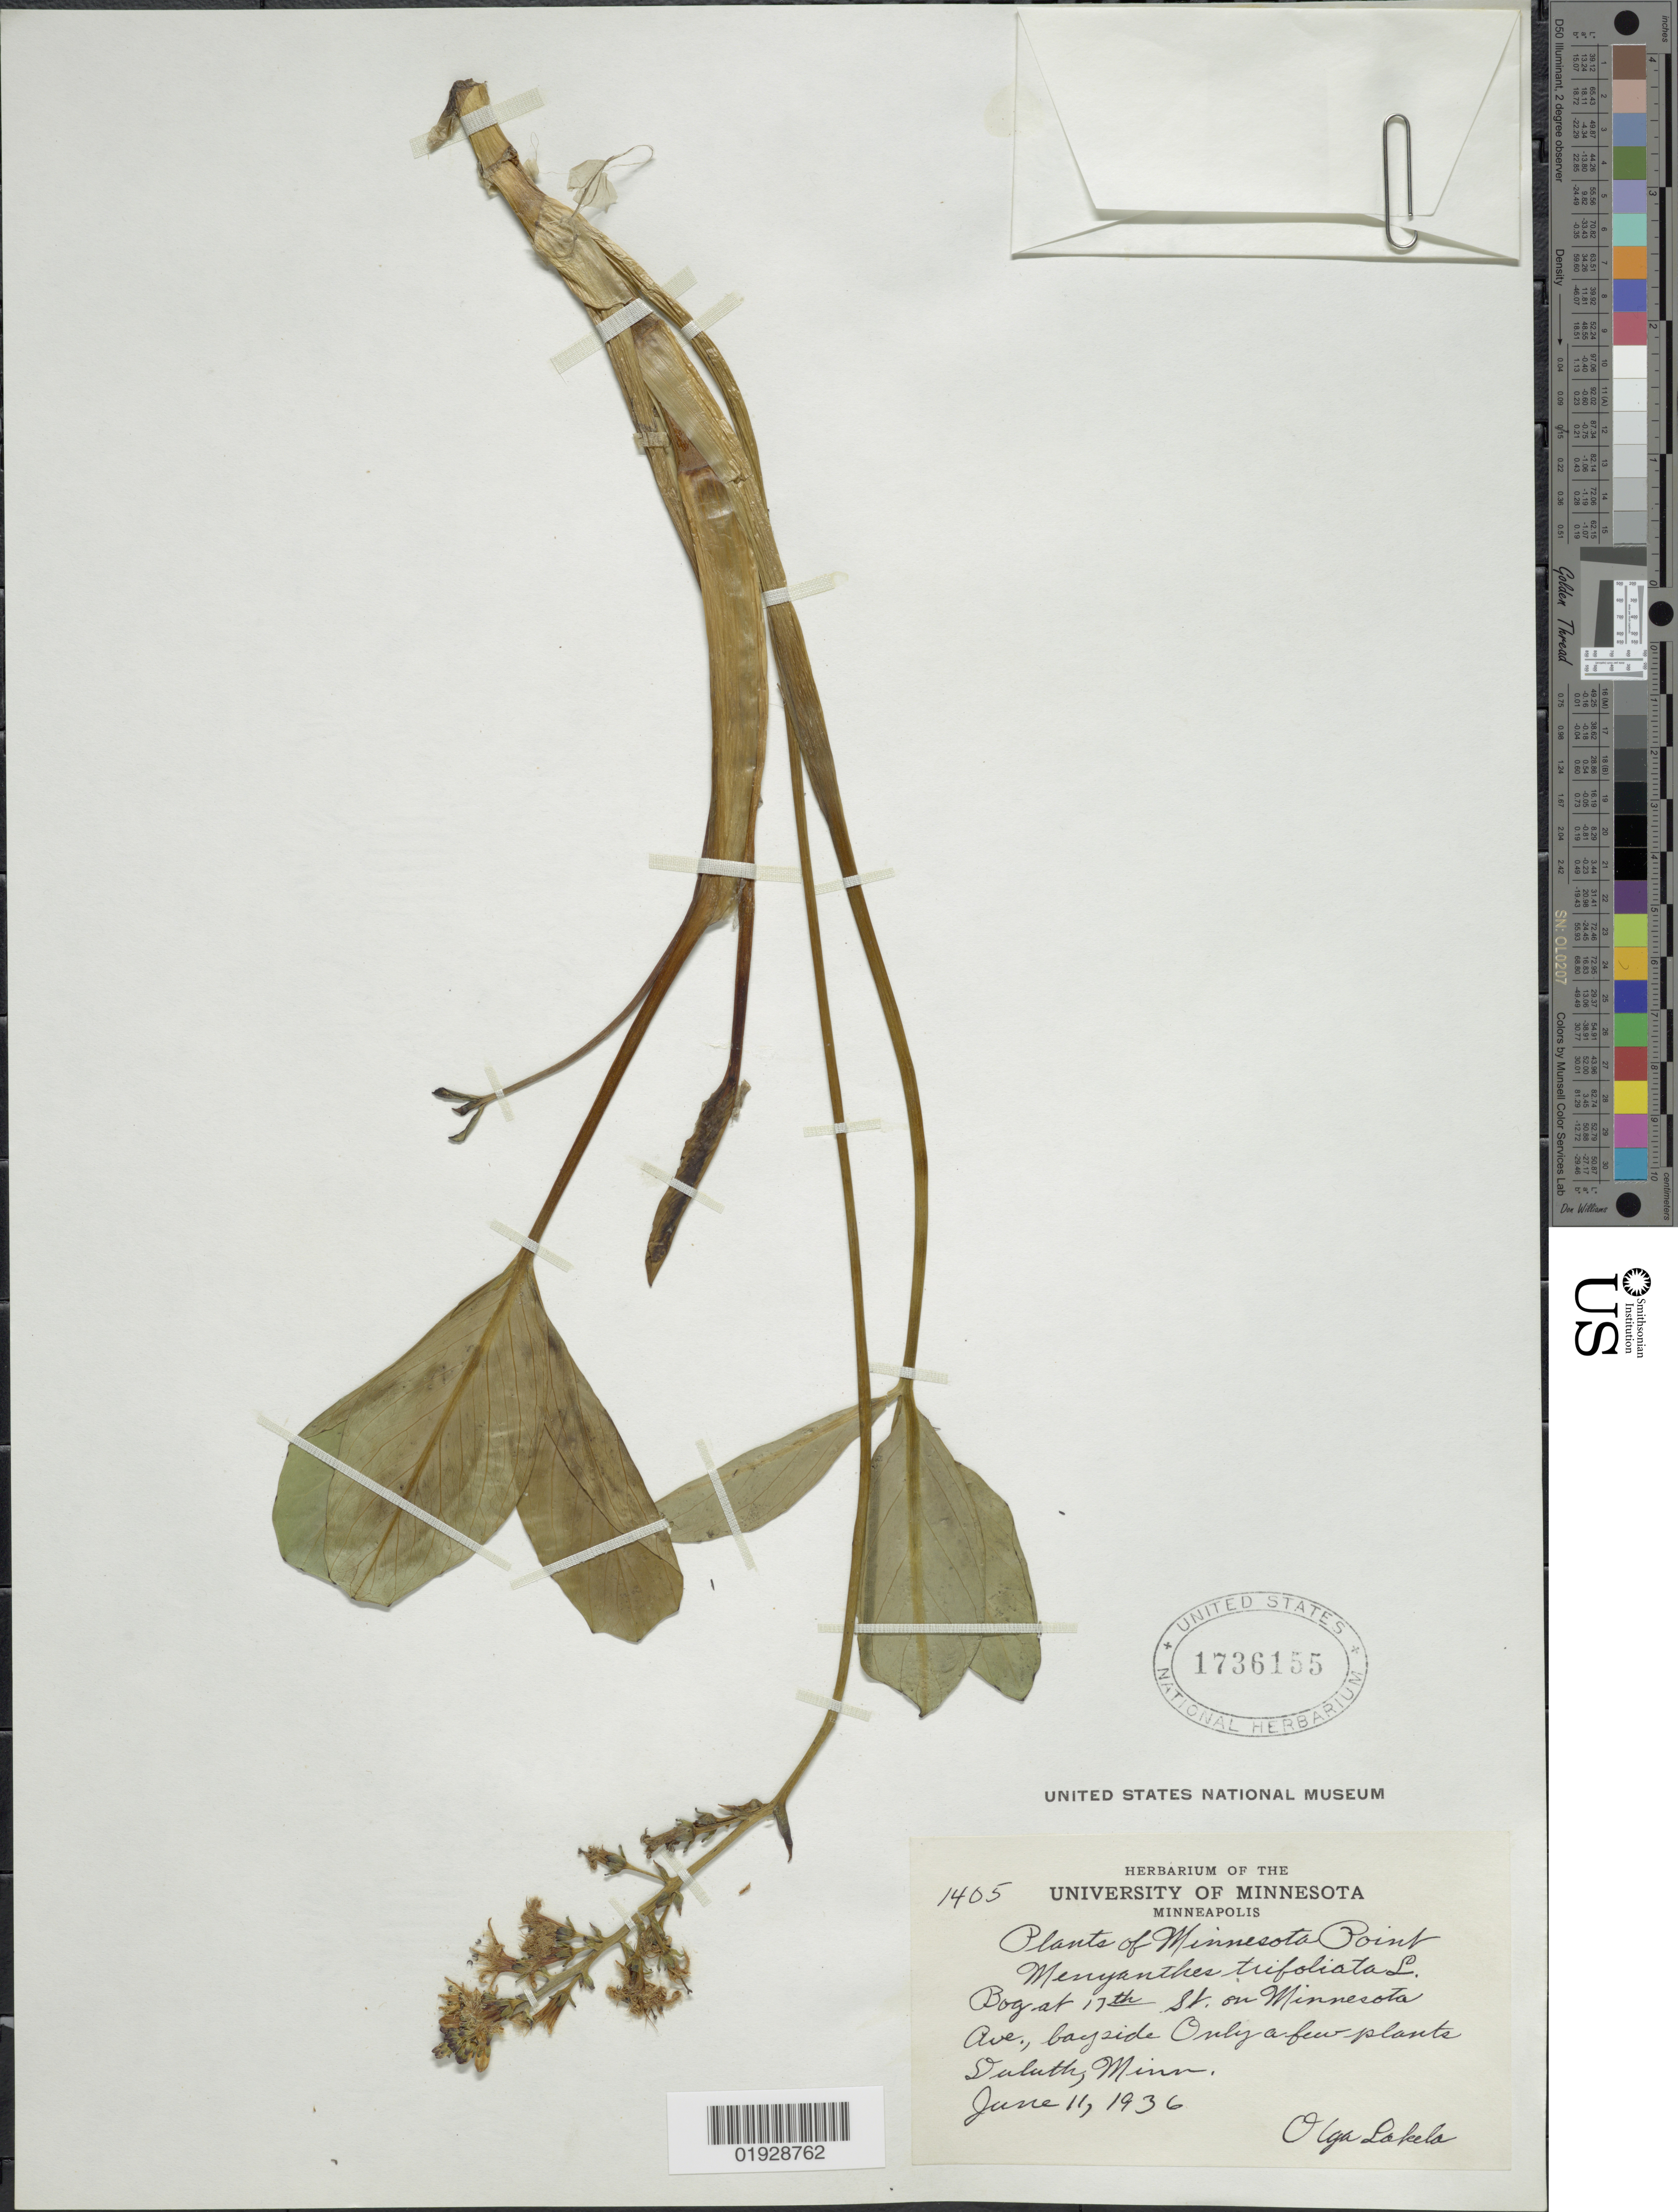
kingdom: Plantae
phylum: Tracheophyta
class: Magnoliopsida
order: Asterales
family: Menyanthaceae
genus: Menyanthes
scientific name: Menyanthes trifoliata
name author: L.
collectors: O. K. Lakela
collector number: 1405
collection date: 1936-06-11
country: United States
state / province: Minnesota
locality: Minnesota Point, Bog at 17th St. on Minnesota Ave., bayside, Only a few plants Duluth, Minn.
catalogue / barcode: US 1736155